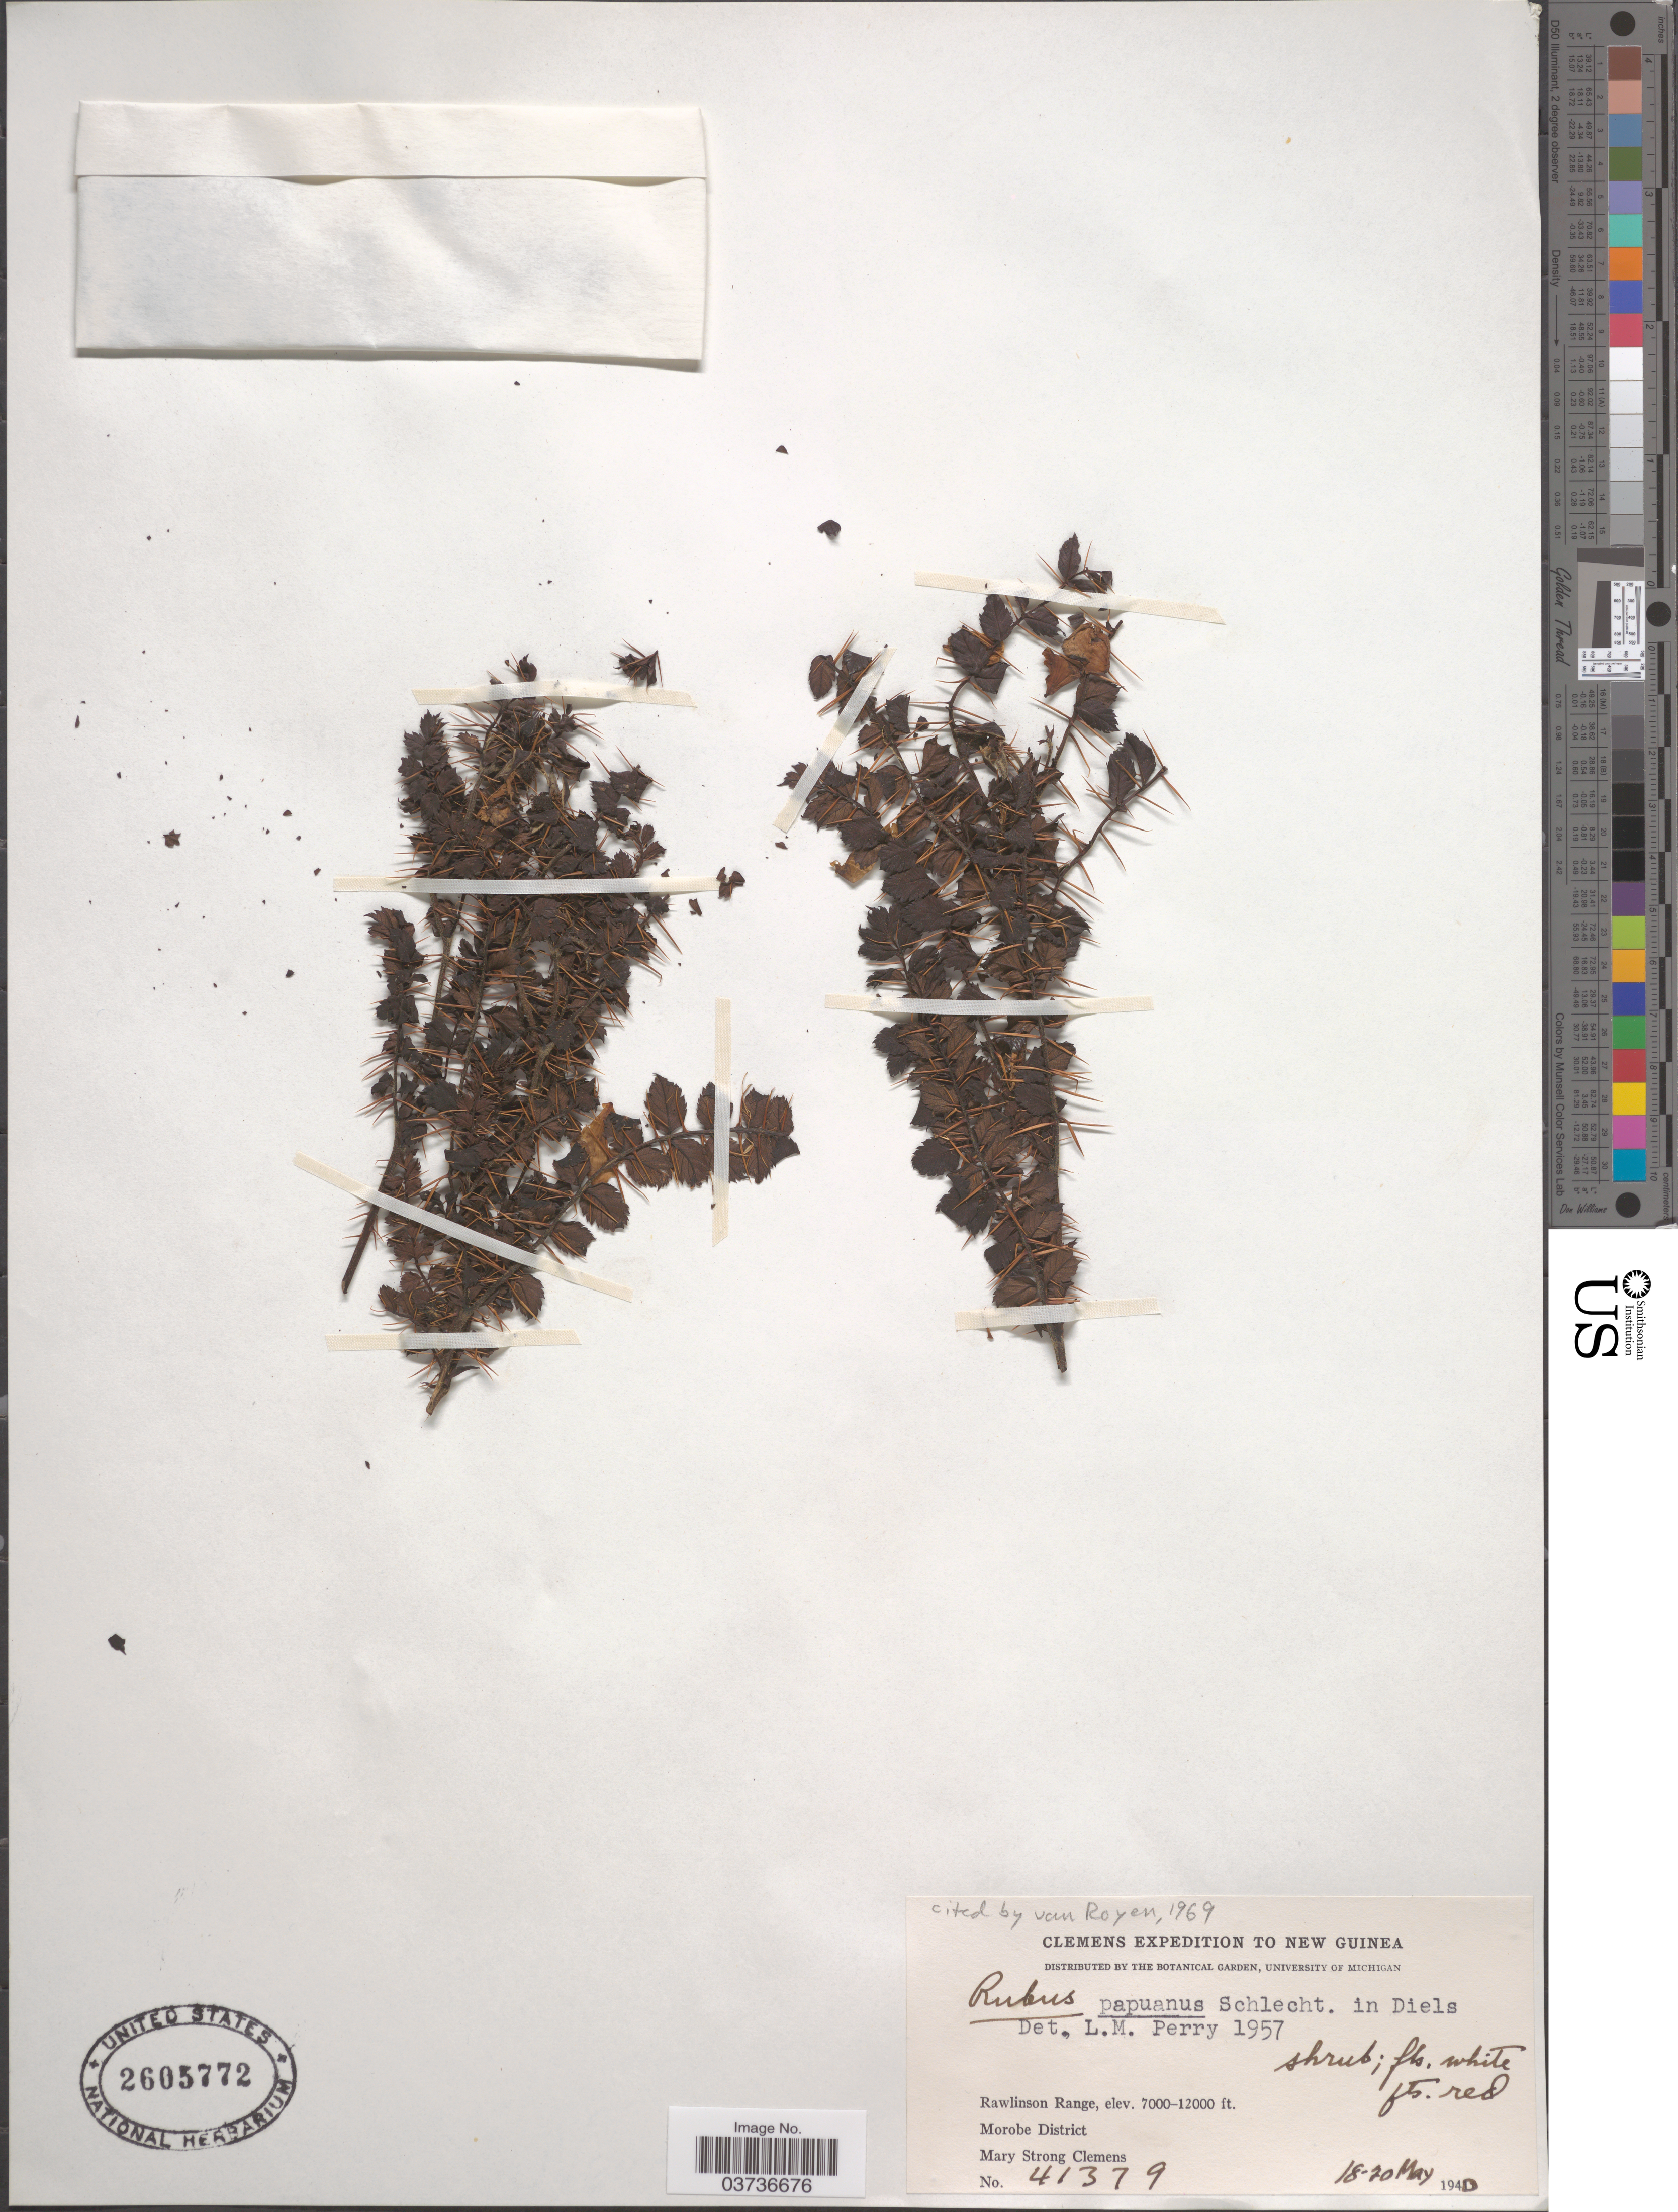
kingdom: Plantae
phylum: Tracheophyta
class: Magnoliopsida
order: Rosales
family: Rosaceae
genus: Rubus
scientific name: Rubus papuanus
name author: Schltr. ex Diels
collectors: M. S. Clemens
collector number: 41379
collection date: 1940-05-18/1940-05-20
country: Papua New Guinea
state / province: Morobe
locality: New Guinea. Rawlinson Range. Morobe District.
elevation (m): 2134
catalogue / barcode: US 2605772